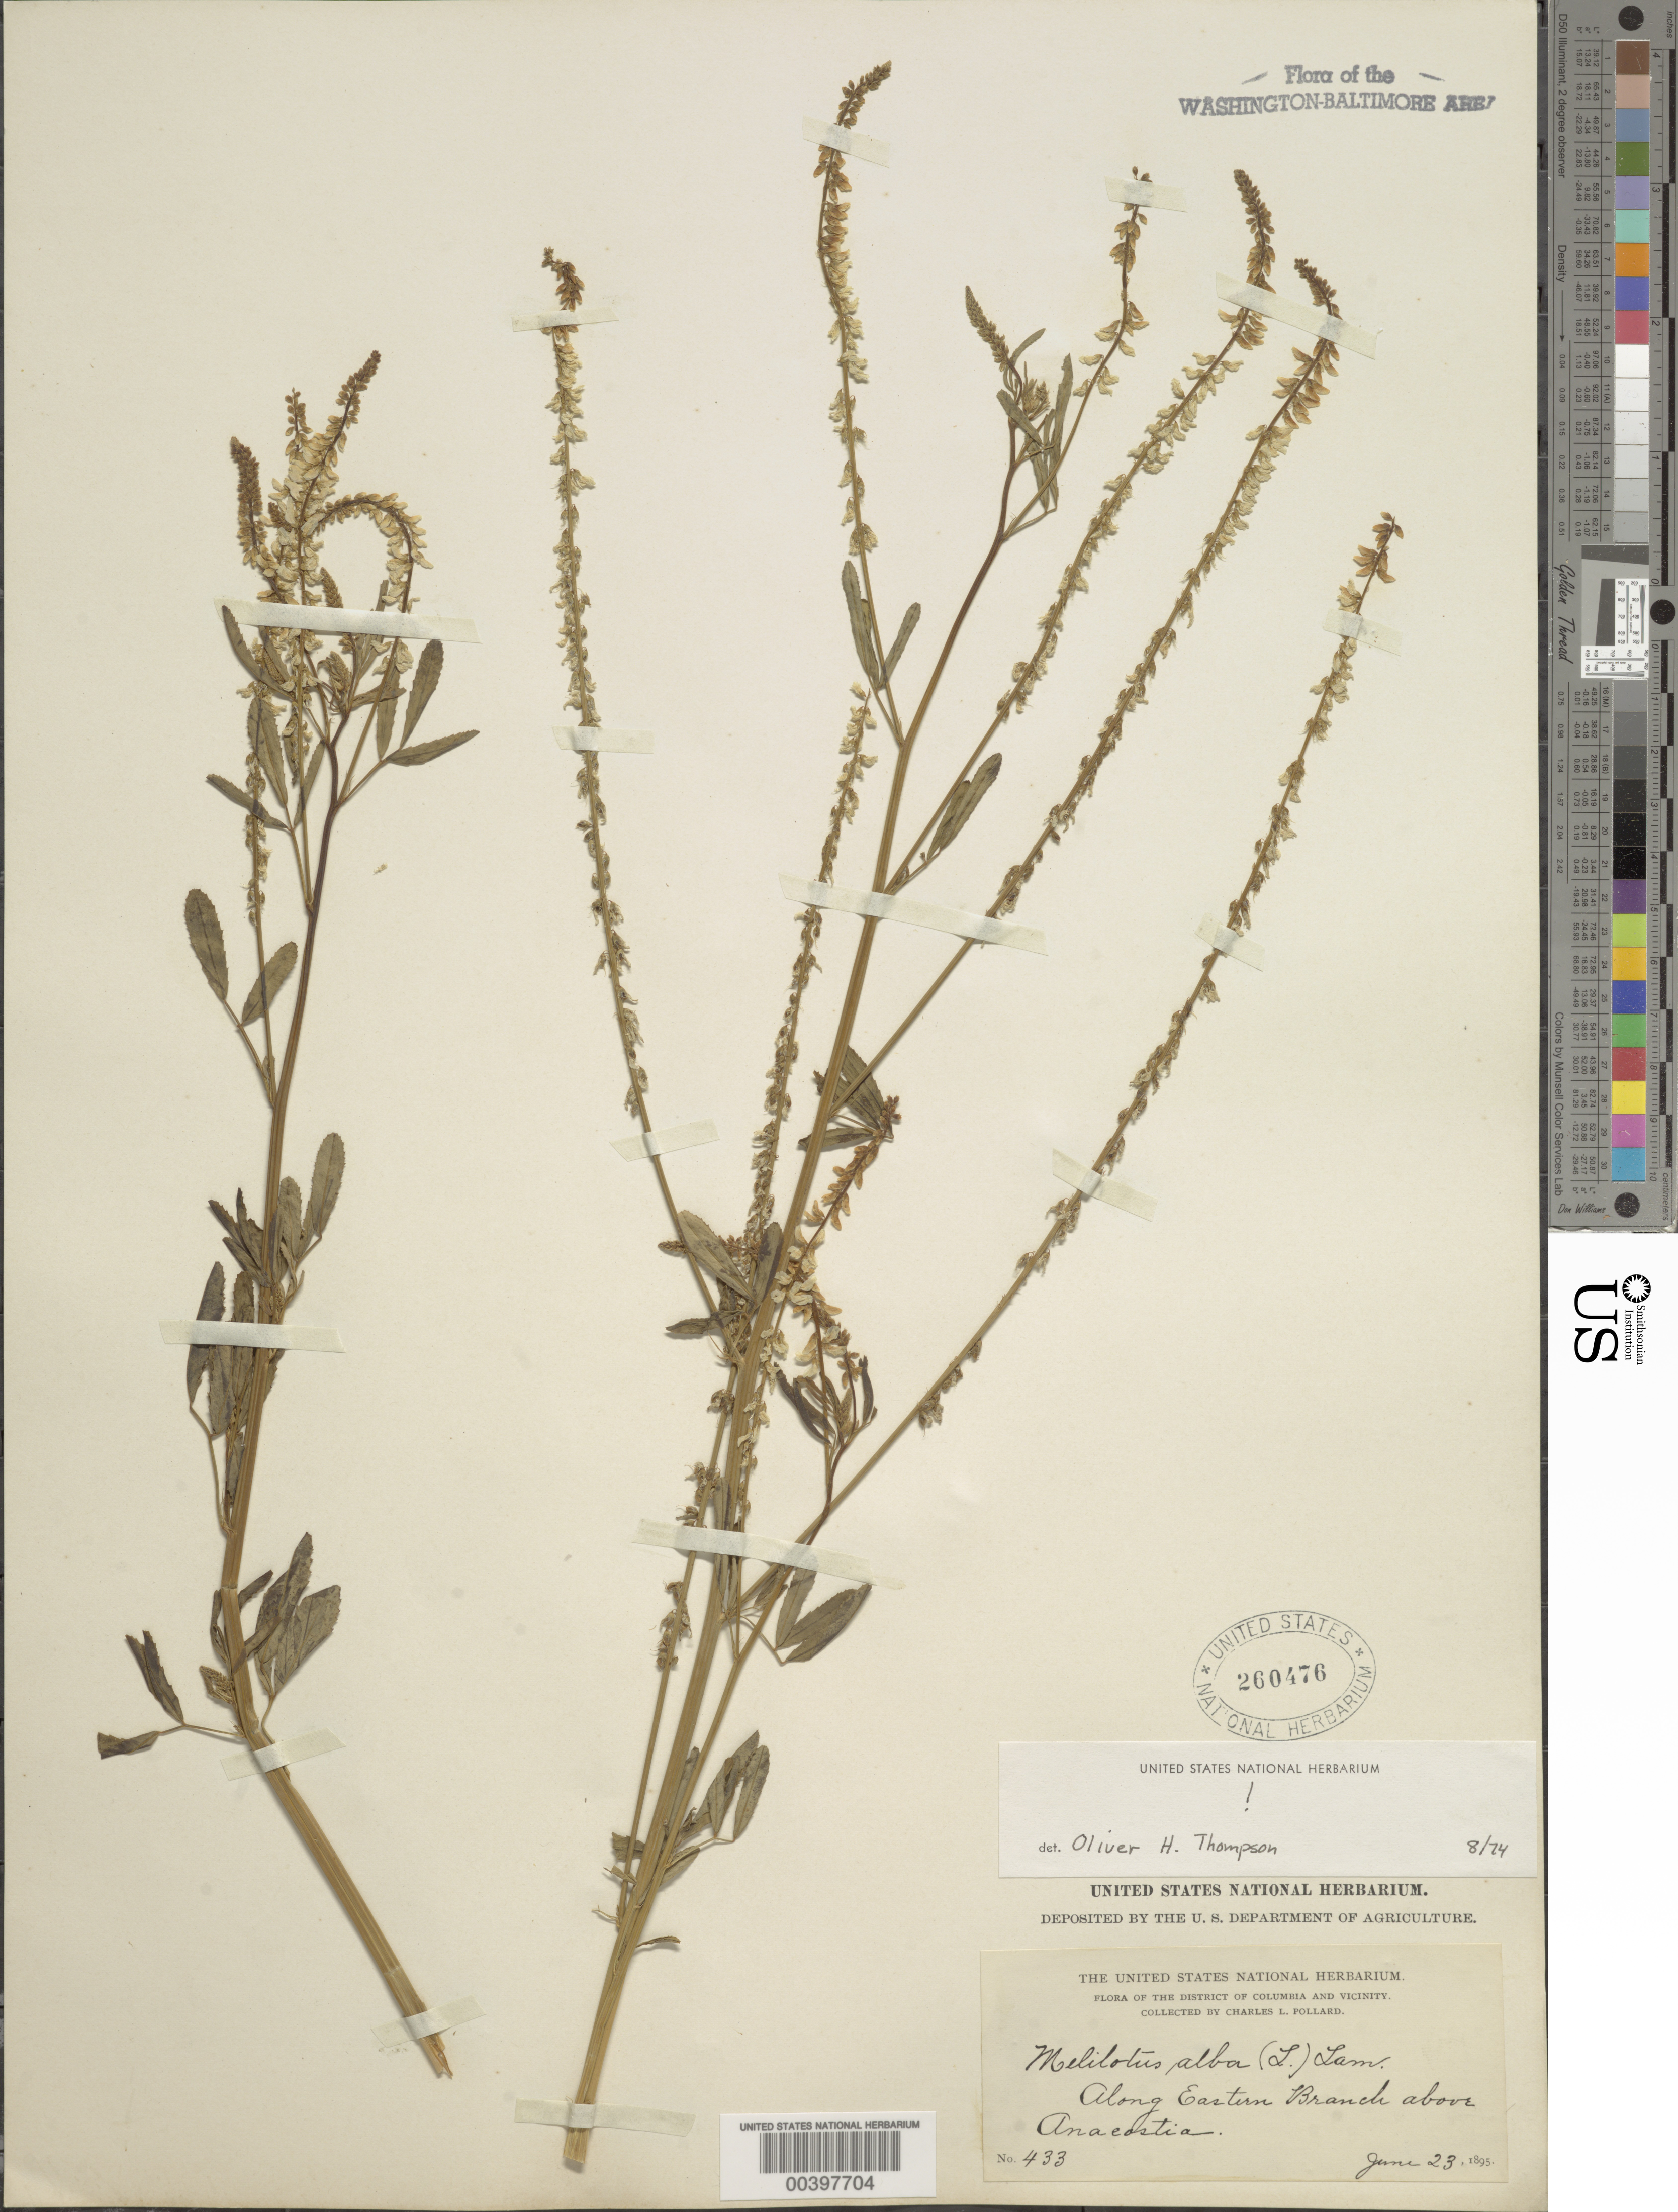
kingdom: Plantae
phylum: Tracheophyta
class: Magnoliopsida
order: Fabales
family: Fabaceae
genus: Melilotus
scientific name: Melilotus albus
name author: Medik.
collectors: C. L. Pollard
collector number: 433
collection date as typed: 23 Jun 1895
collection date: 1895-06-23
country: United States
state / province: District of Columbia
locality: Eastern Branch above Anacostia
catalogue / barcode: US 260476